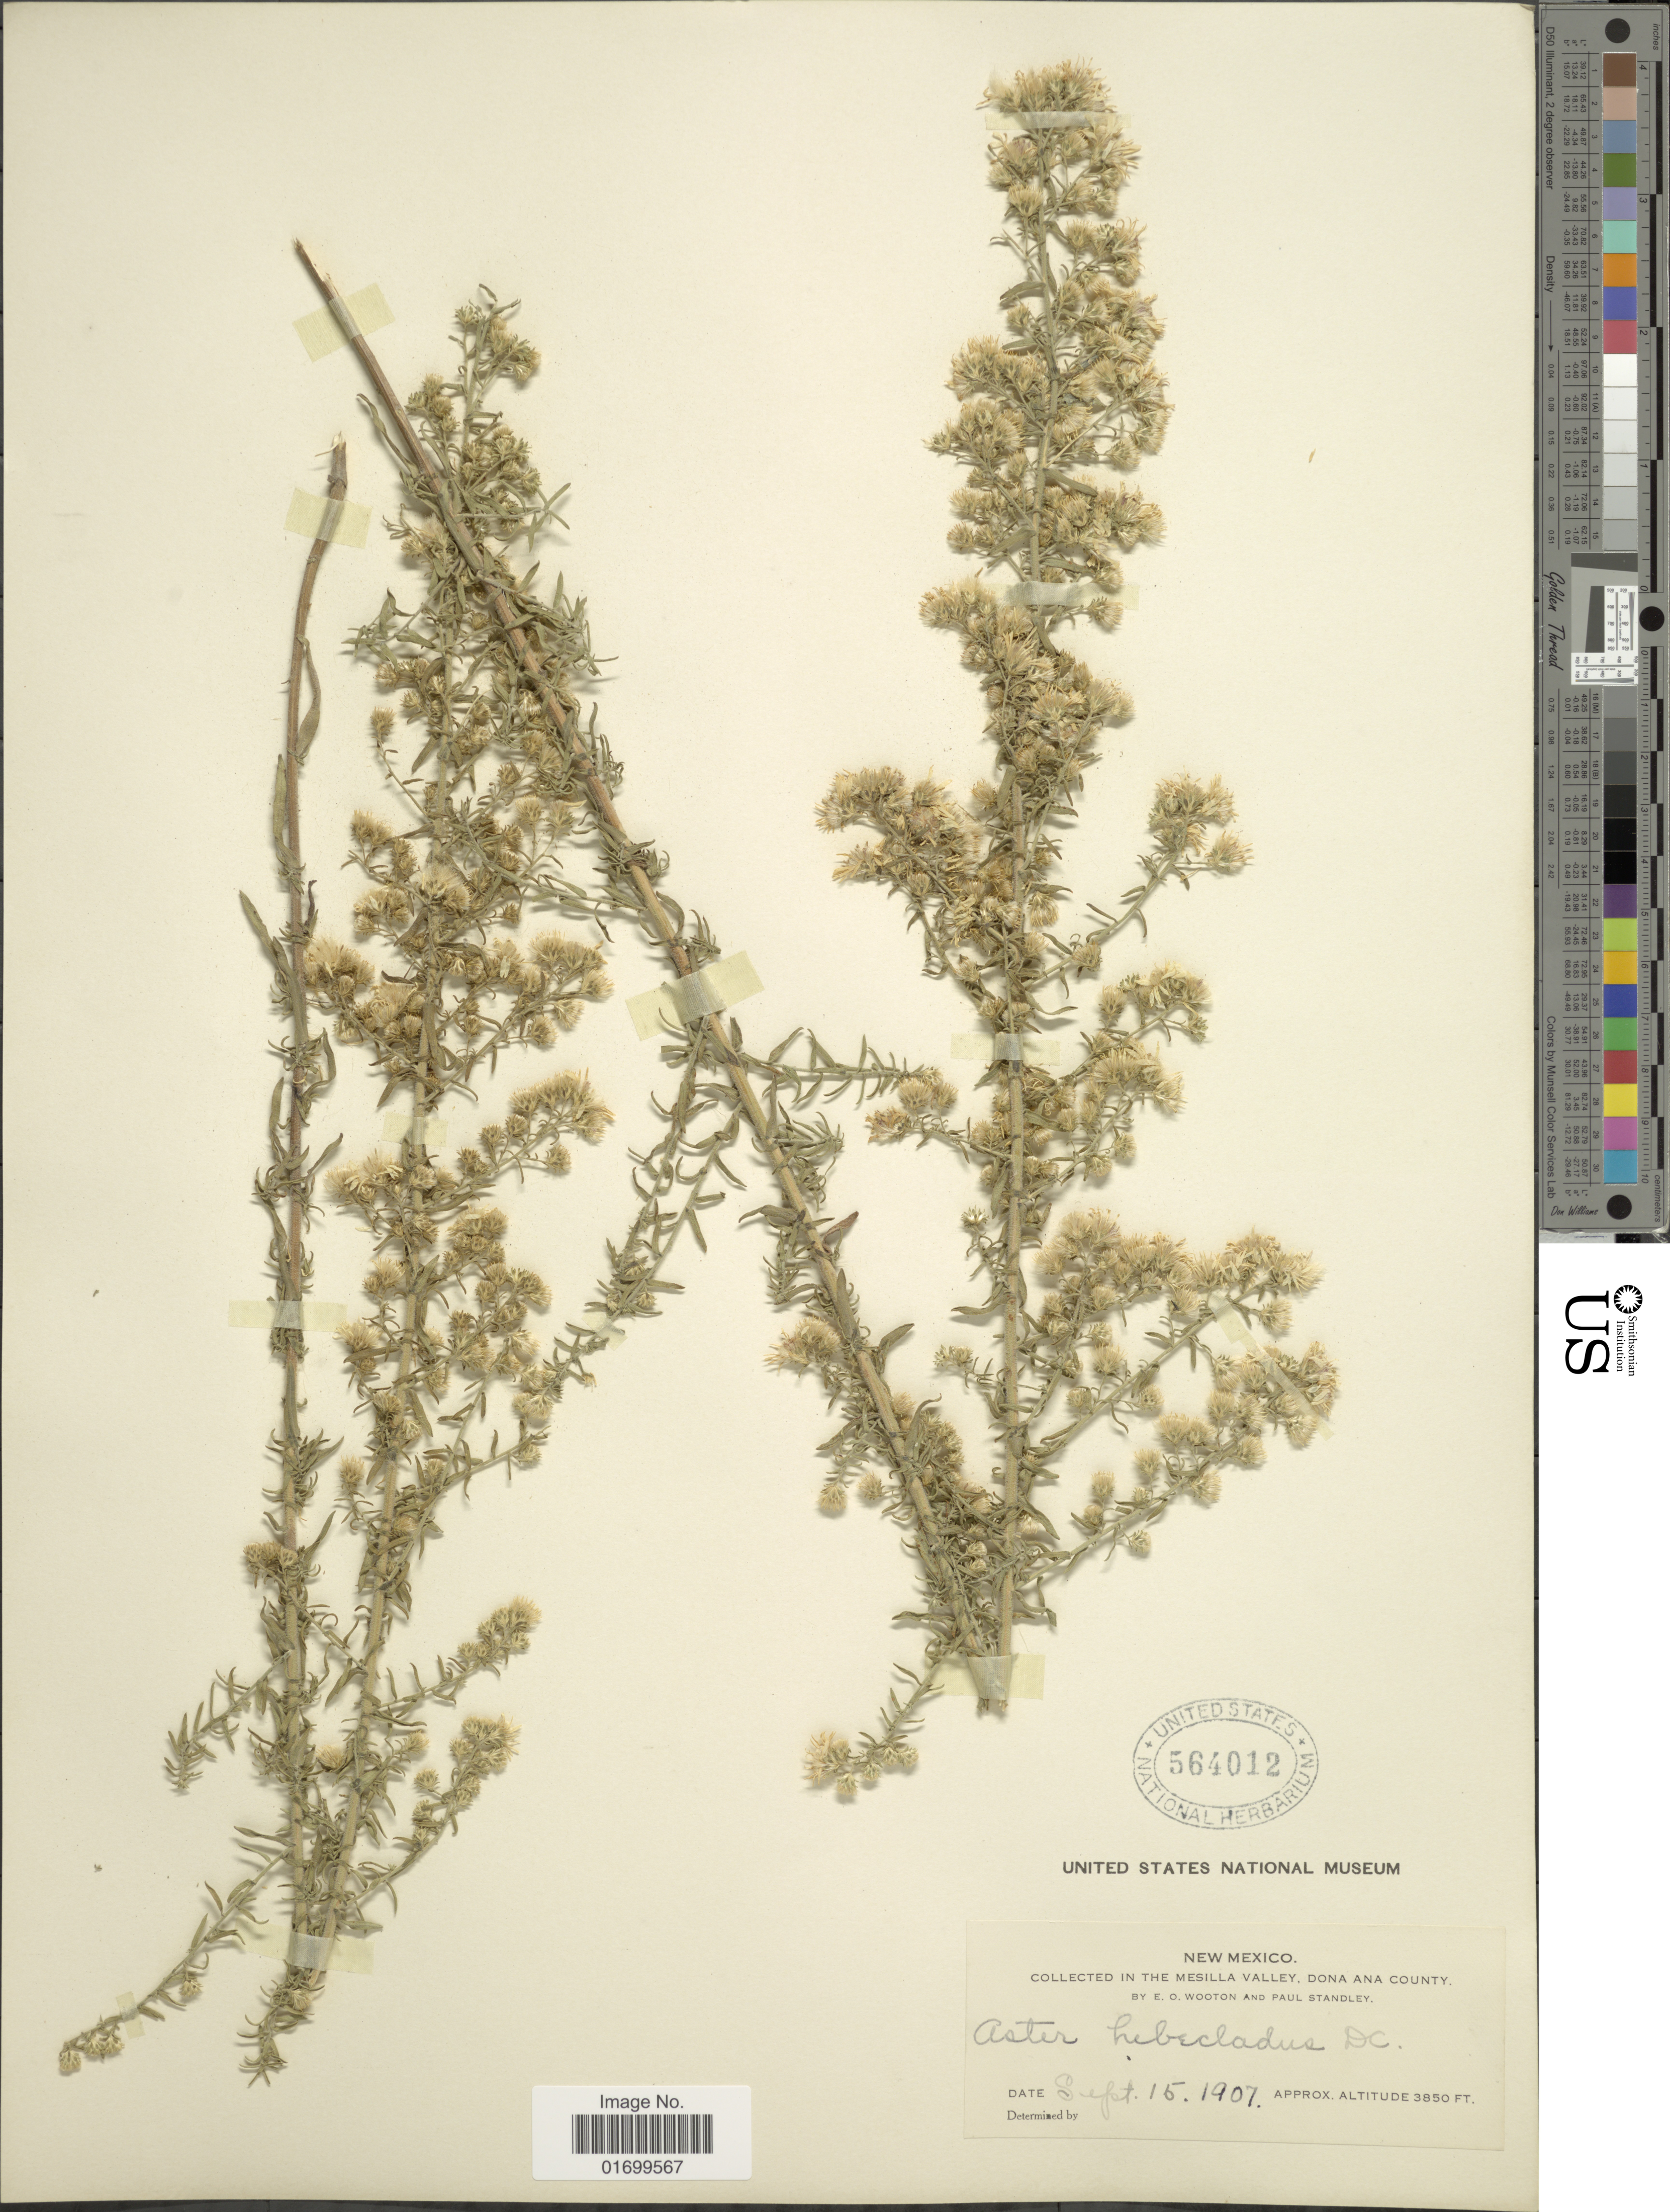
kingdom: Plantae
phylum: Tracheophyta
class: Magnoliopsida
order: Asterales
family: Asteraceae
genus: Symphyotrichum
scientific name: Symphyotrichum ericoides var. ericoides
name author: (L.) G.L. Nesom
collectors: E. O. Wooton & P. C. Standley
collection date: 1907-09-15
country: United States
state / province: New Mexico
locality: In the Mesilla Valley, Dona Ana County.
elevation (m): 1173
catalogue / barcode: US 564012